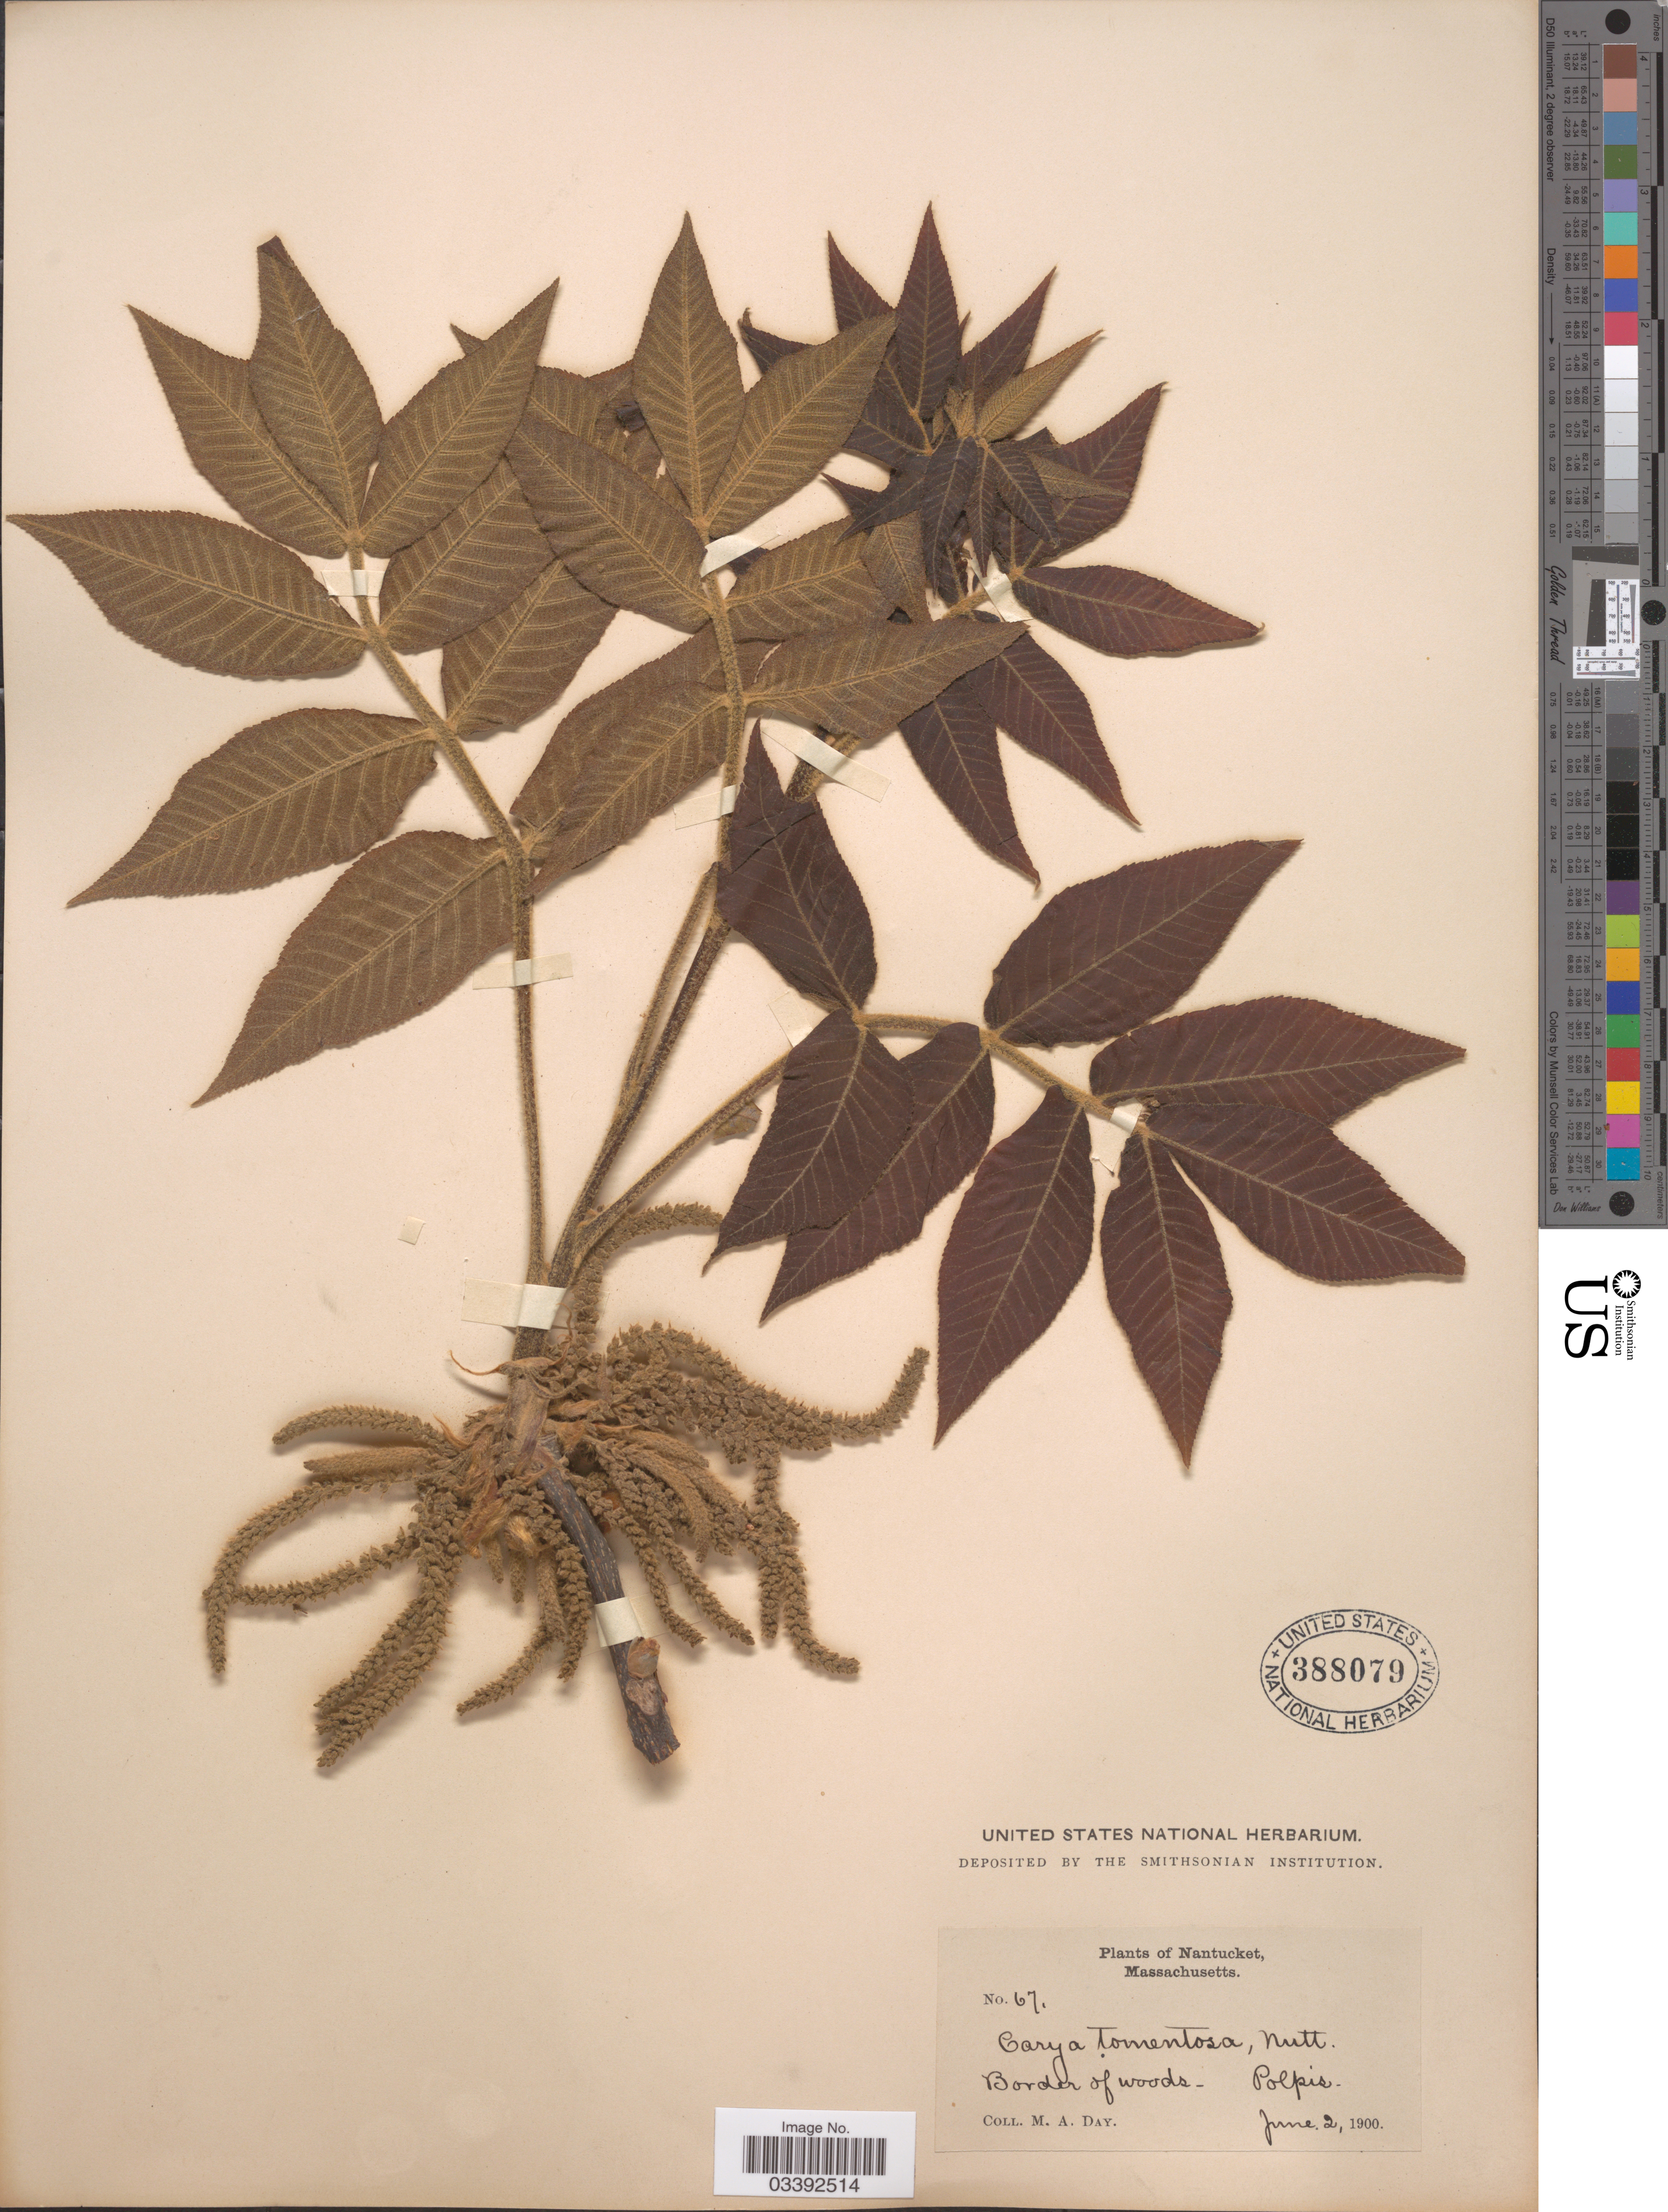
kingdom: Plantae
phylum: Tracheophyta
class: Magnoliopsida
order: Fagales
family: Juglandaceae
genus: Carya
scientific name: Carya tomentosa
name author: (Lam.) Nutt.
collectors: M. Day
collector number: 67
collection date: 1900-06-02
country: United States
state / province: Massachusetts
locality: Nantucket. Polpis.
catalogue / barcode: US 388079